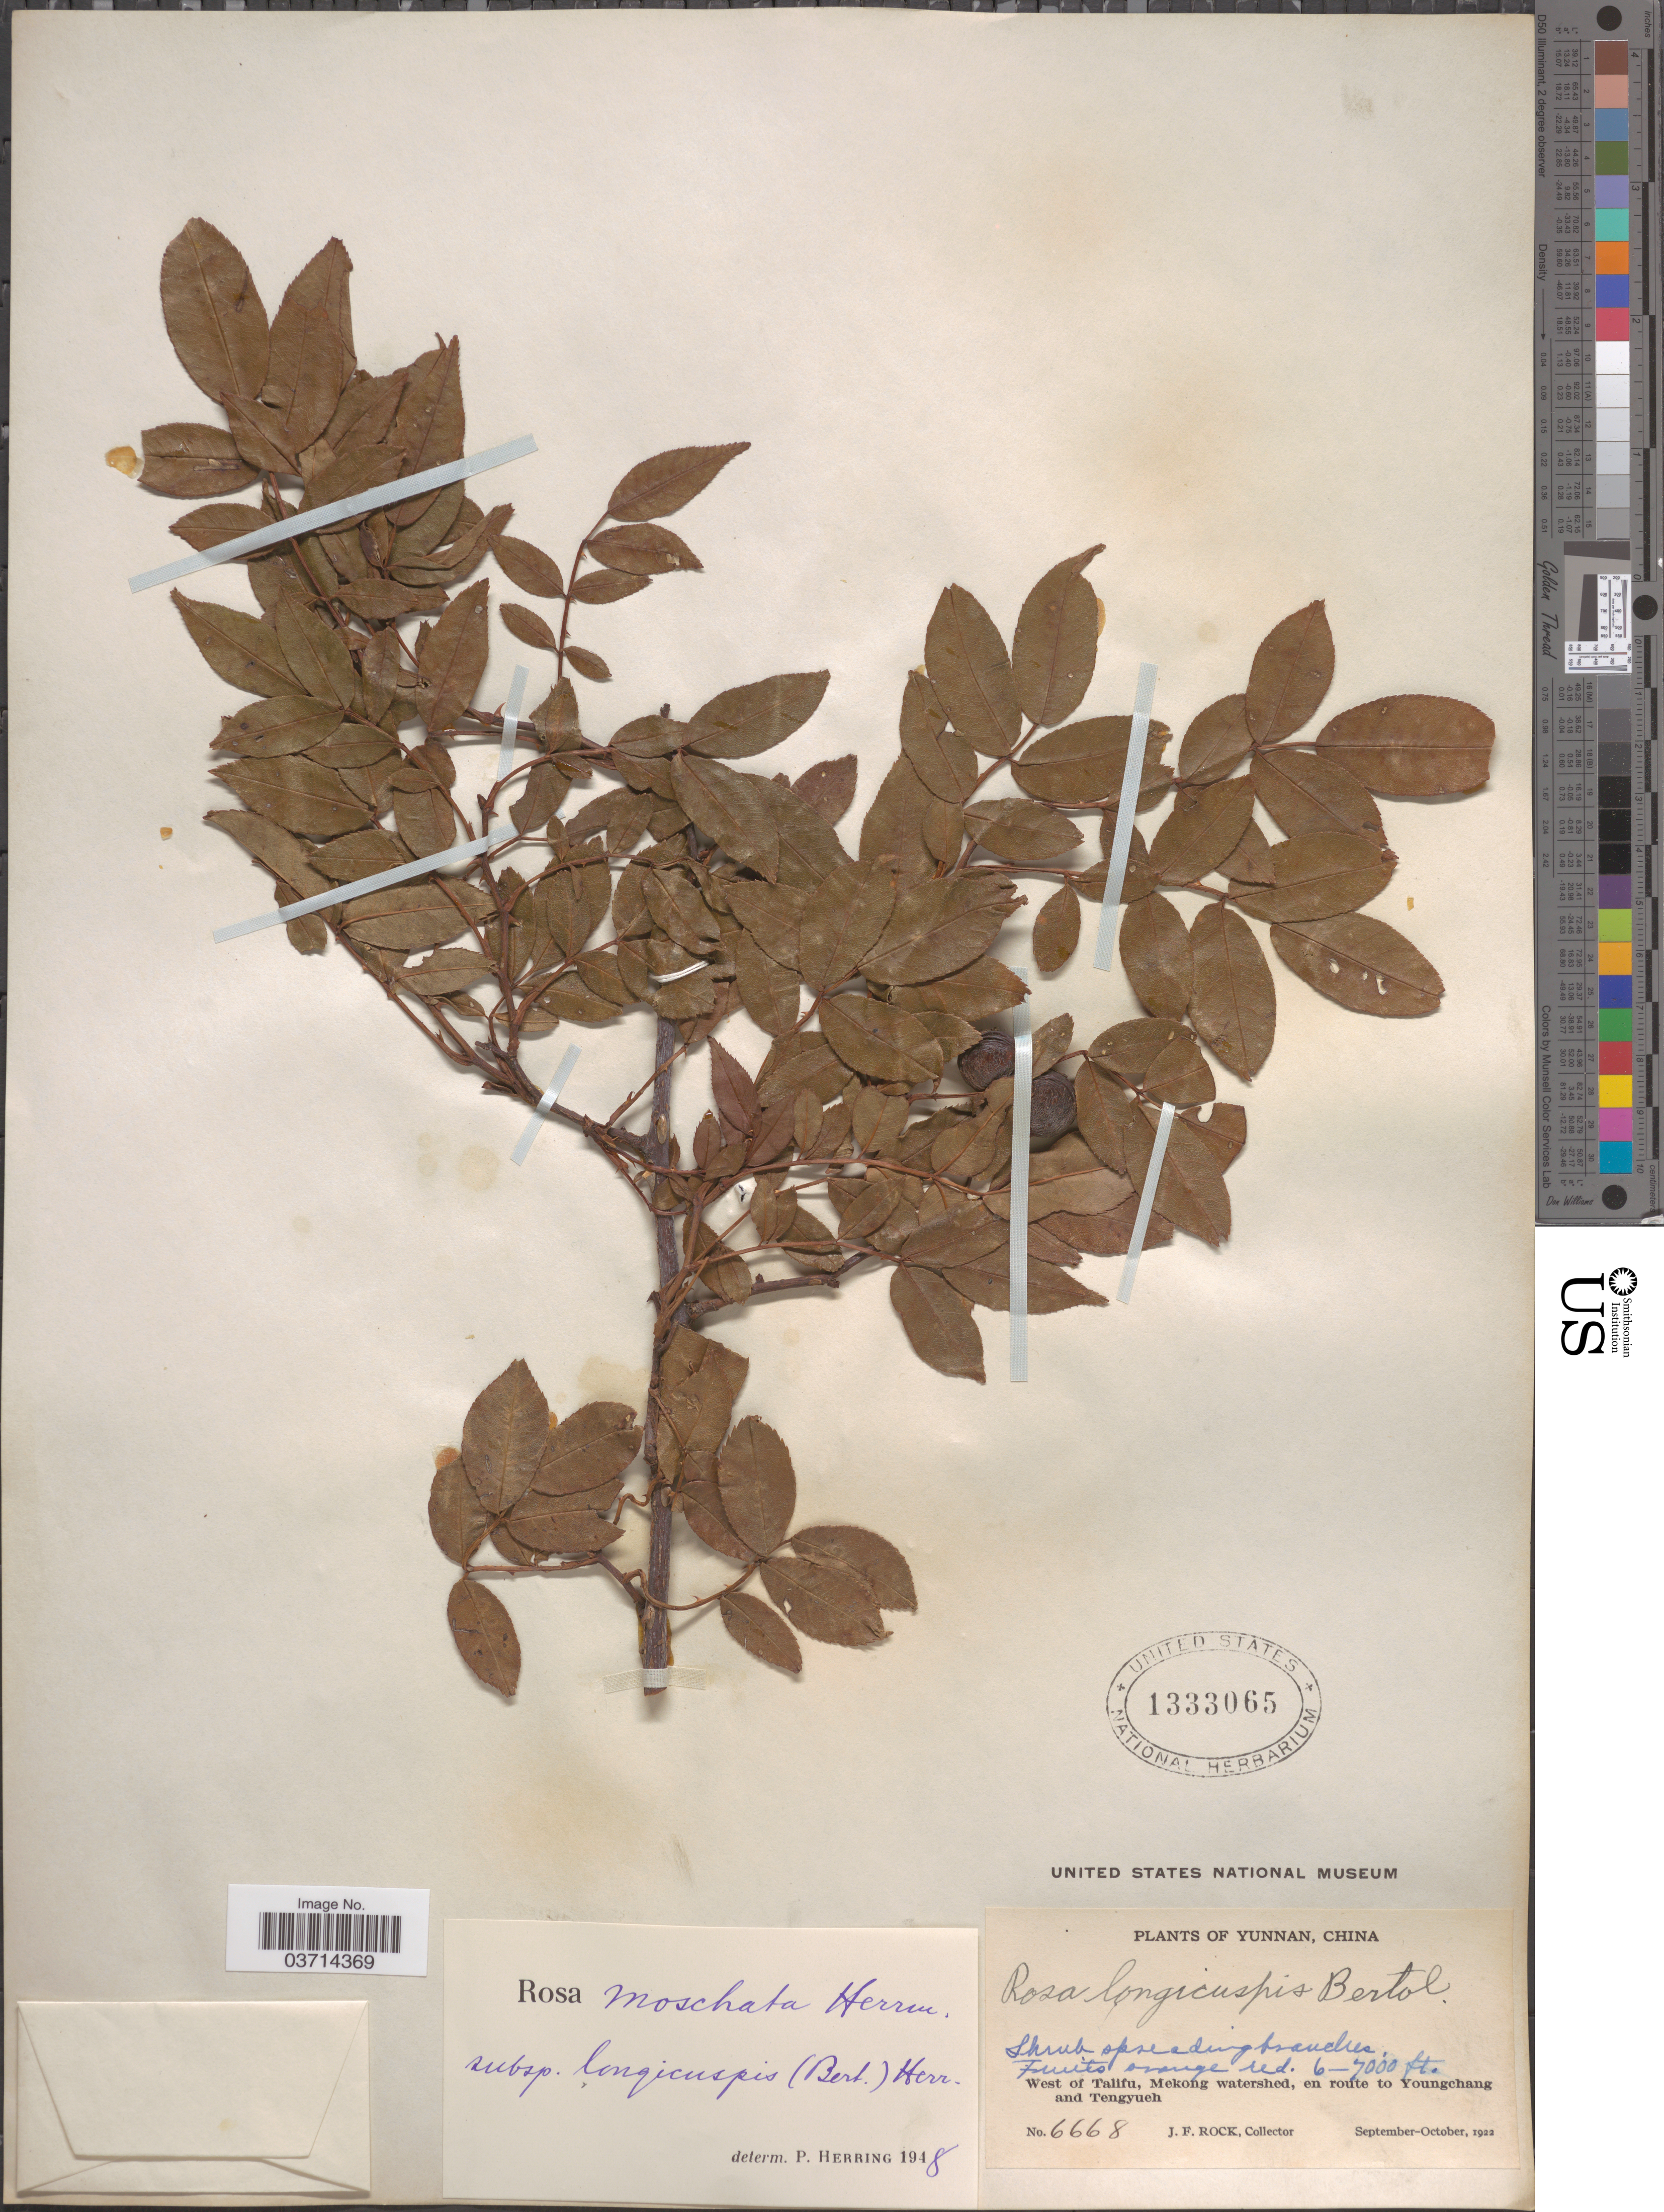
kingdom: Plantae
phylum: Tracheophyta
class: Magnoliopsida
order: Rosales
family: Rosaceae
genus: Rosa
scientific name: Rosa moschata subsp. longicuspis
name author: (Bertol.) Cardot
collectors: J. Rock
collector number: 6668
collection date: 1922-09/1922-10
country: China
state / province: Yunnan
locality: West of Talifu, Mekong watershed, en route to Youngchang and Tengyueh.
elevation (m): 1829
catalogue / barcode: US 1333065